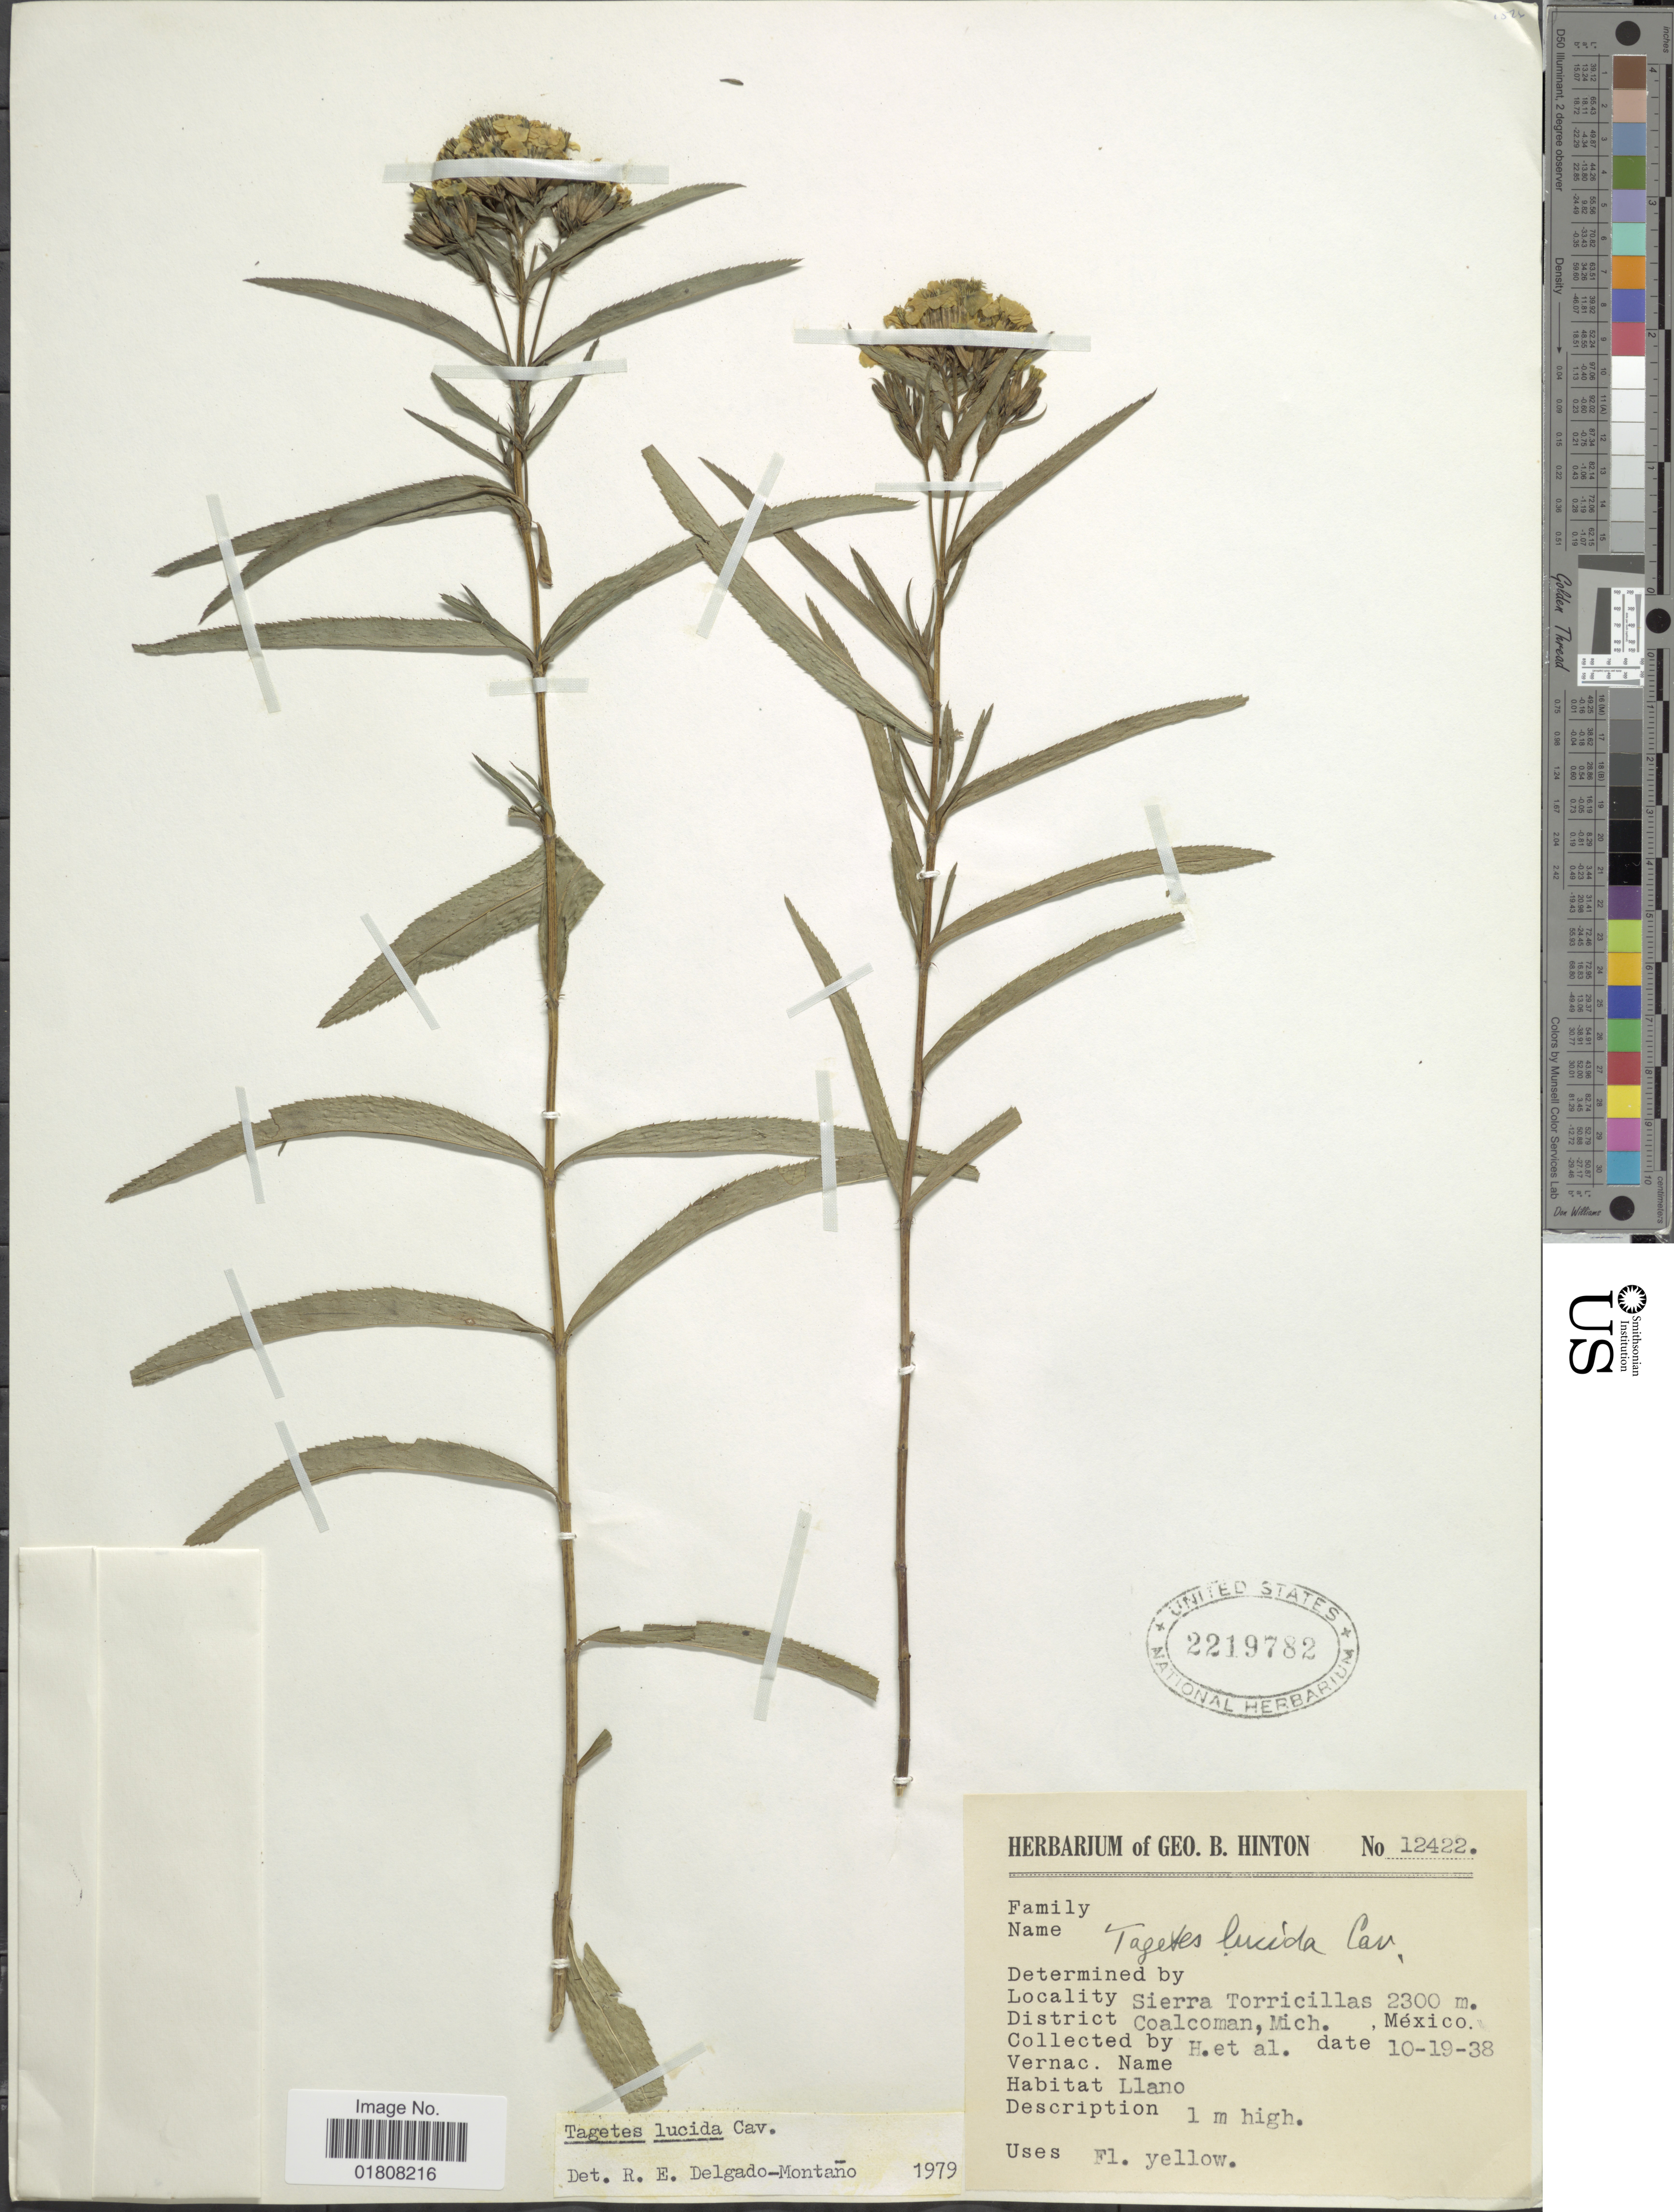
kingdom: Plantae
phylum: Tracheophyta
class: Magnoliopsida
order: Asterales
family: Asteraceae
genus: Tagetes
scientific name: Tagetes lucida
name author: Cav.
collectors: G. B. Hinton & et al.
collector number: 12422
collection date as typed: Transcribed d/m/y: 19/10/38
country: Mexico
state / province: Michoacán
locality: Sierra Torricillas, District Coalcoman, Mich.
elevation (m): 2300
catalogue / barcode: US 2219782